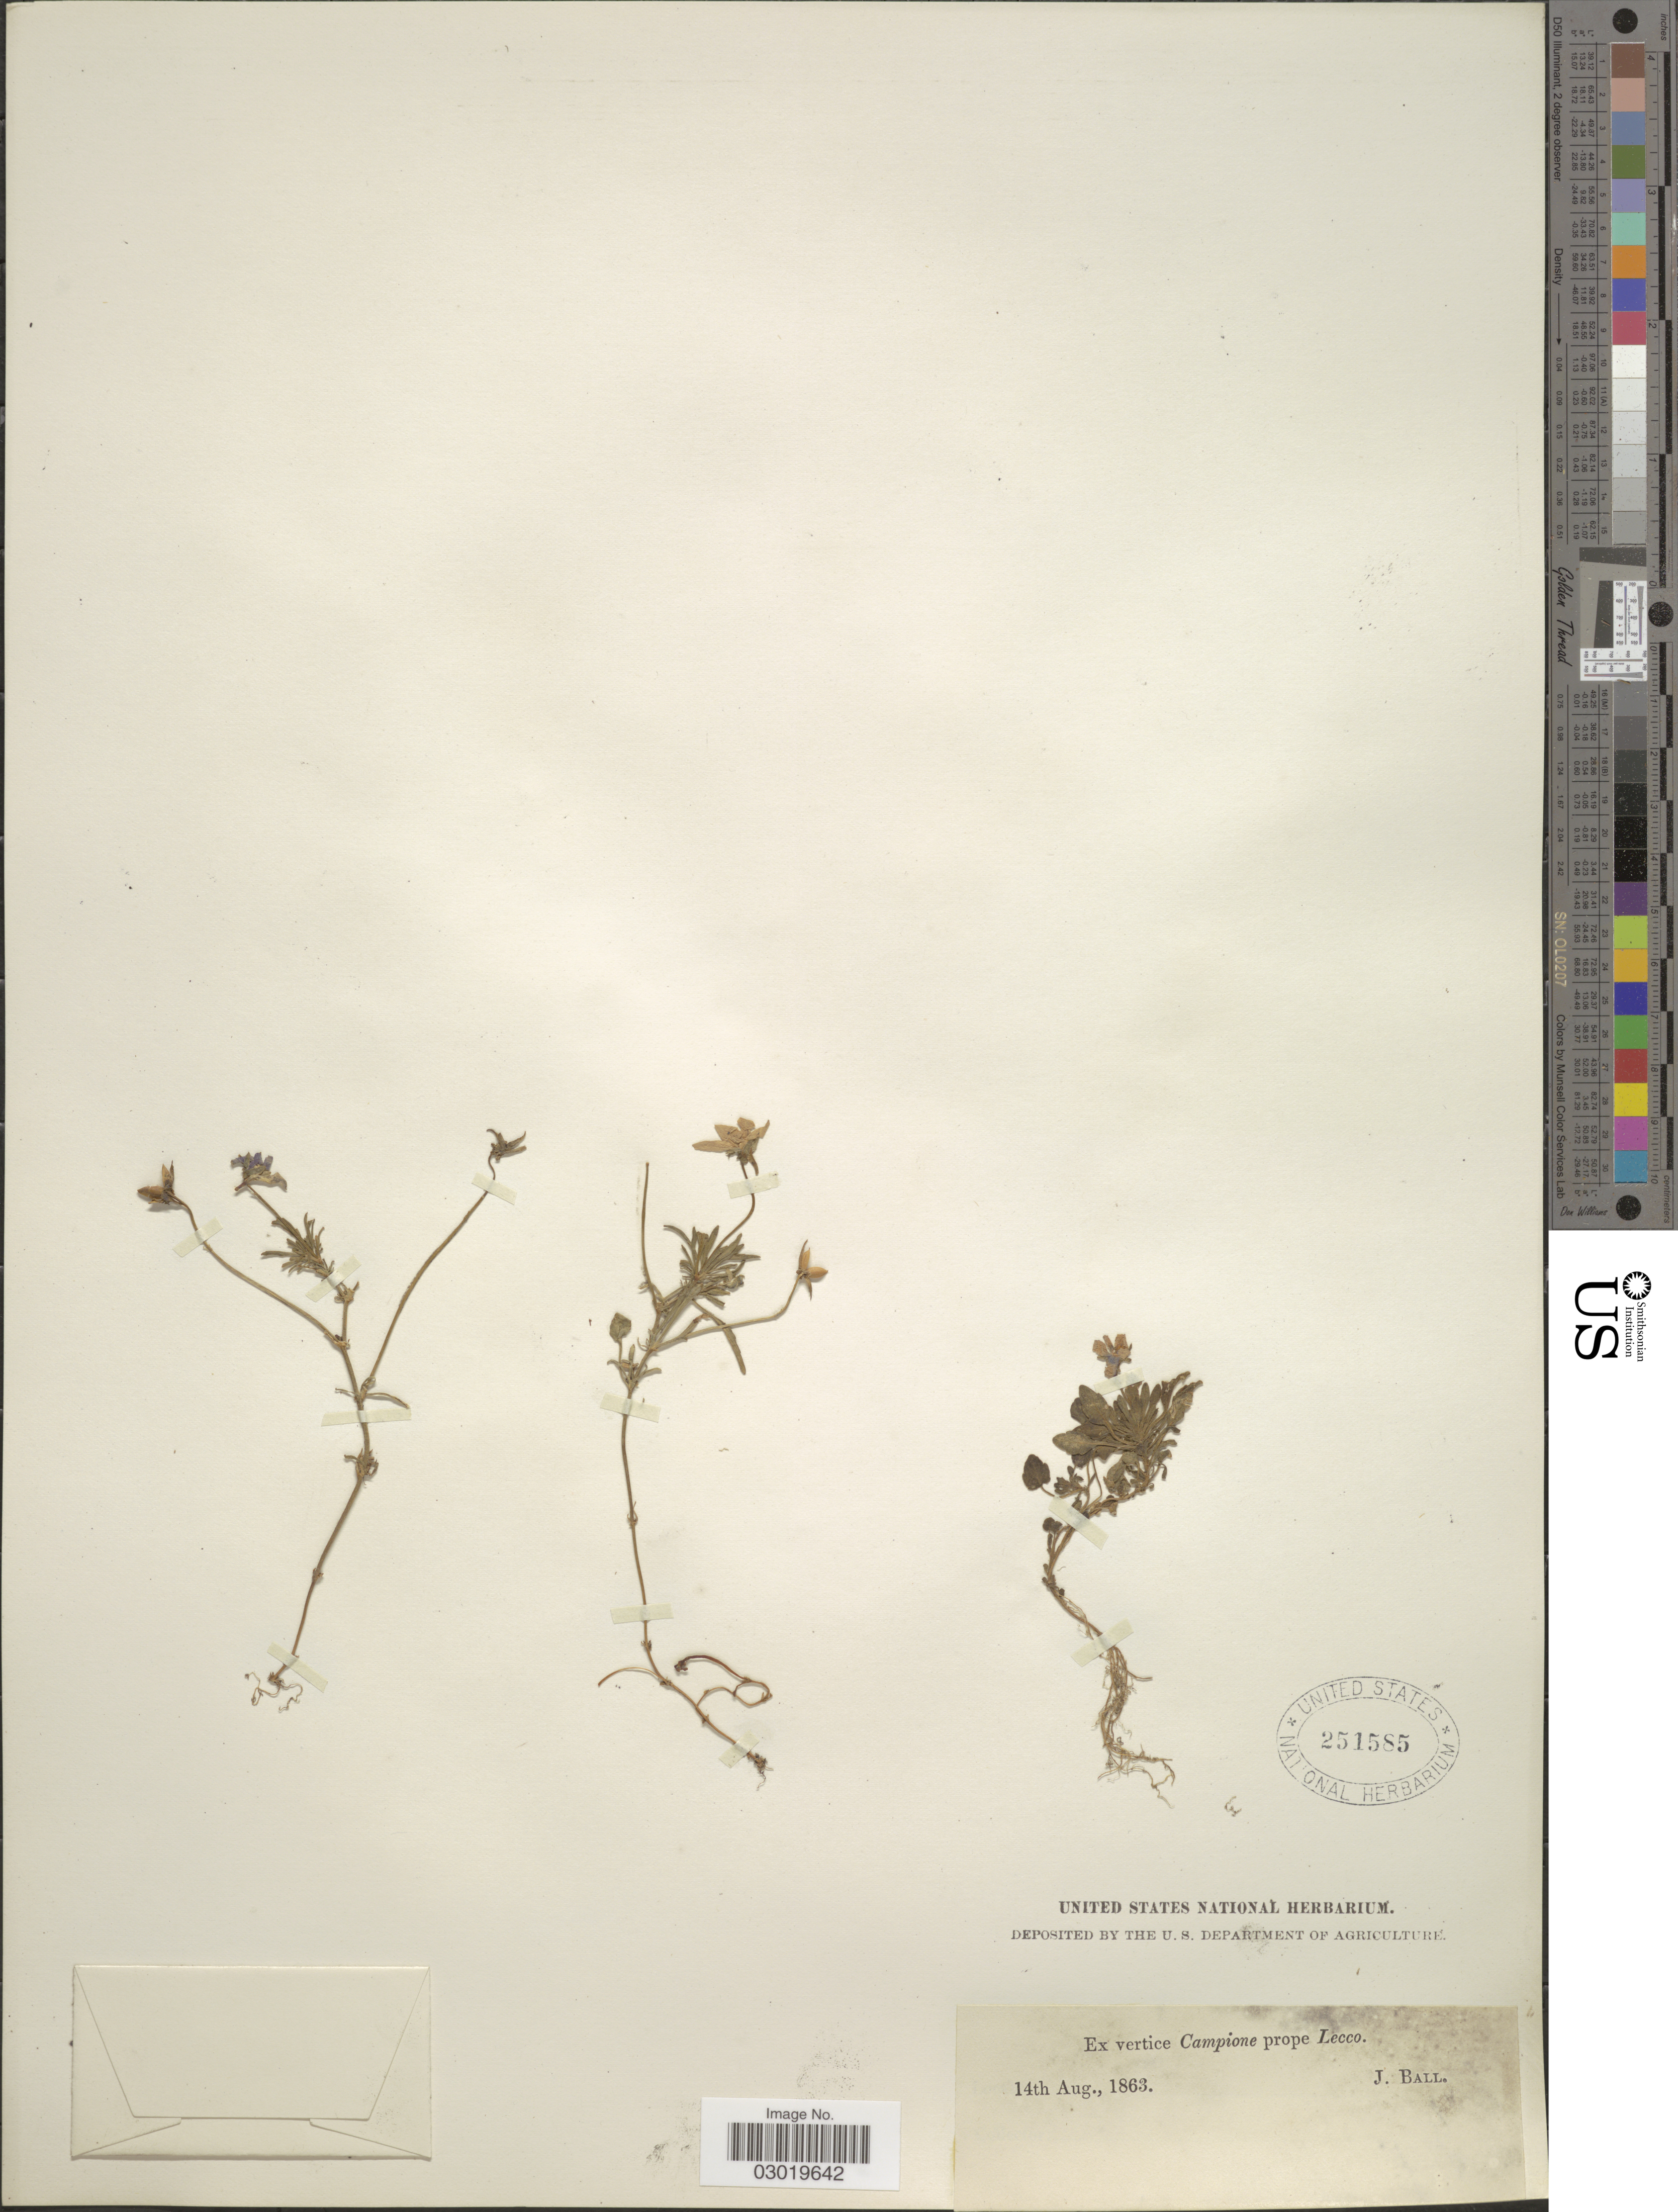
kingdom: Plantae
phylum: Tracheophyta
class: Magnoliopsida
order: Malpighiales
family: Violaceae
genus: Viola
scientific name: Viola sp.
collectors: J. Ball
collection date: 1863-08-14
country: Italy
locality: Ex vertice Campione prope Lecco.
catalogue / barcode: US 251585